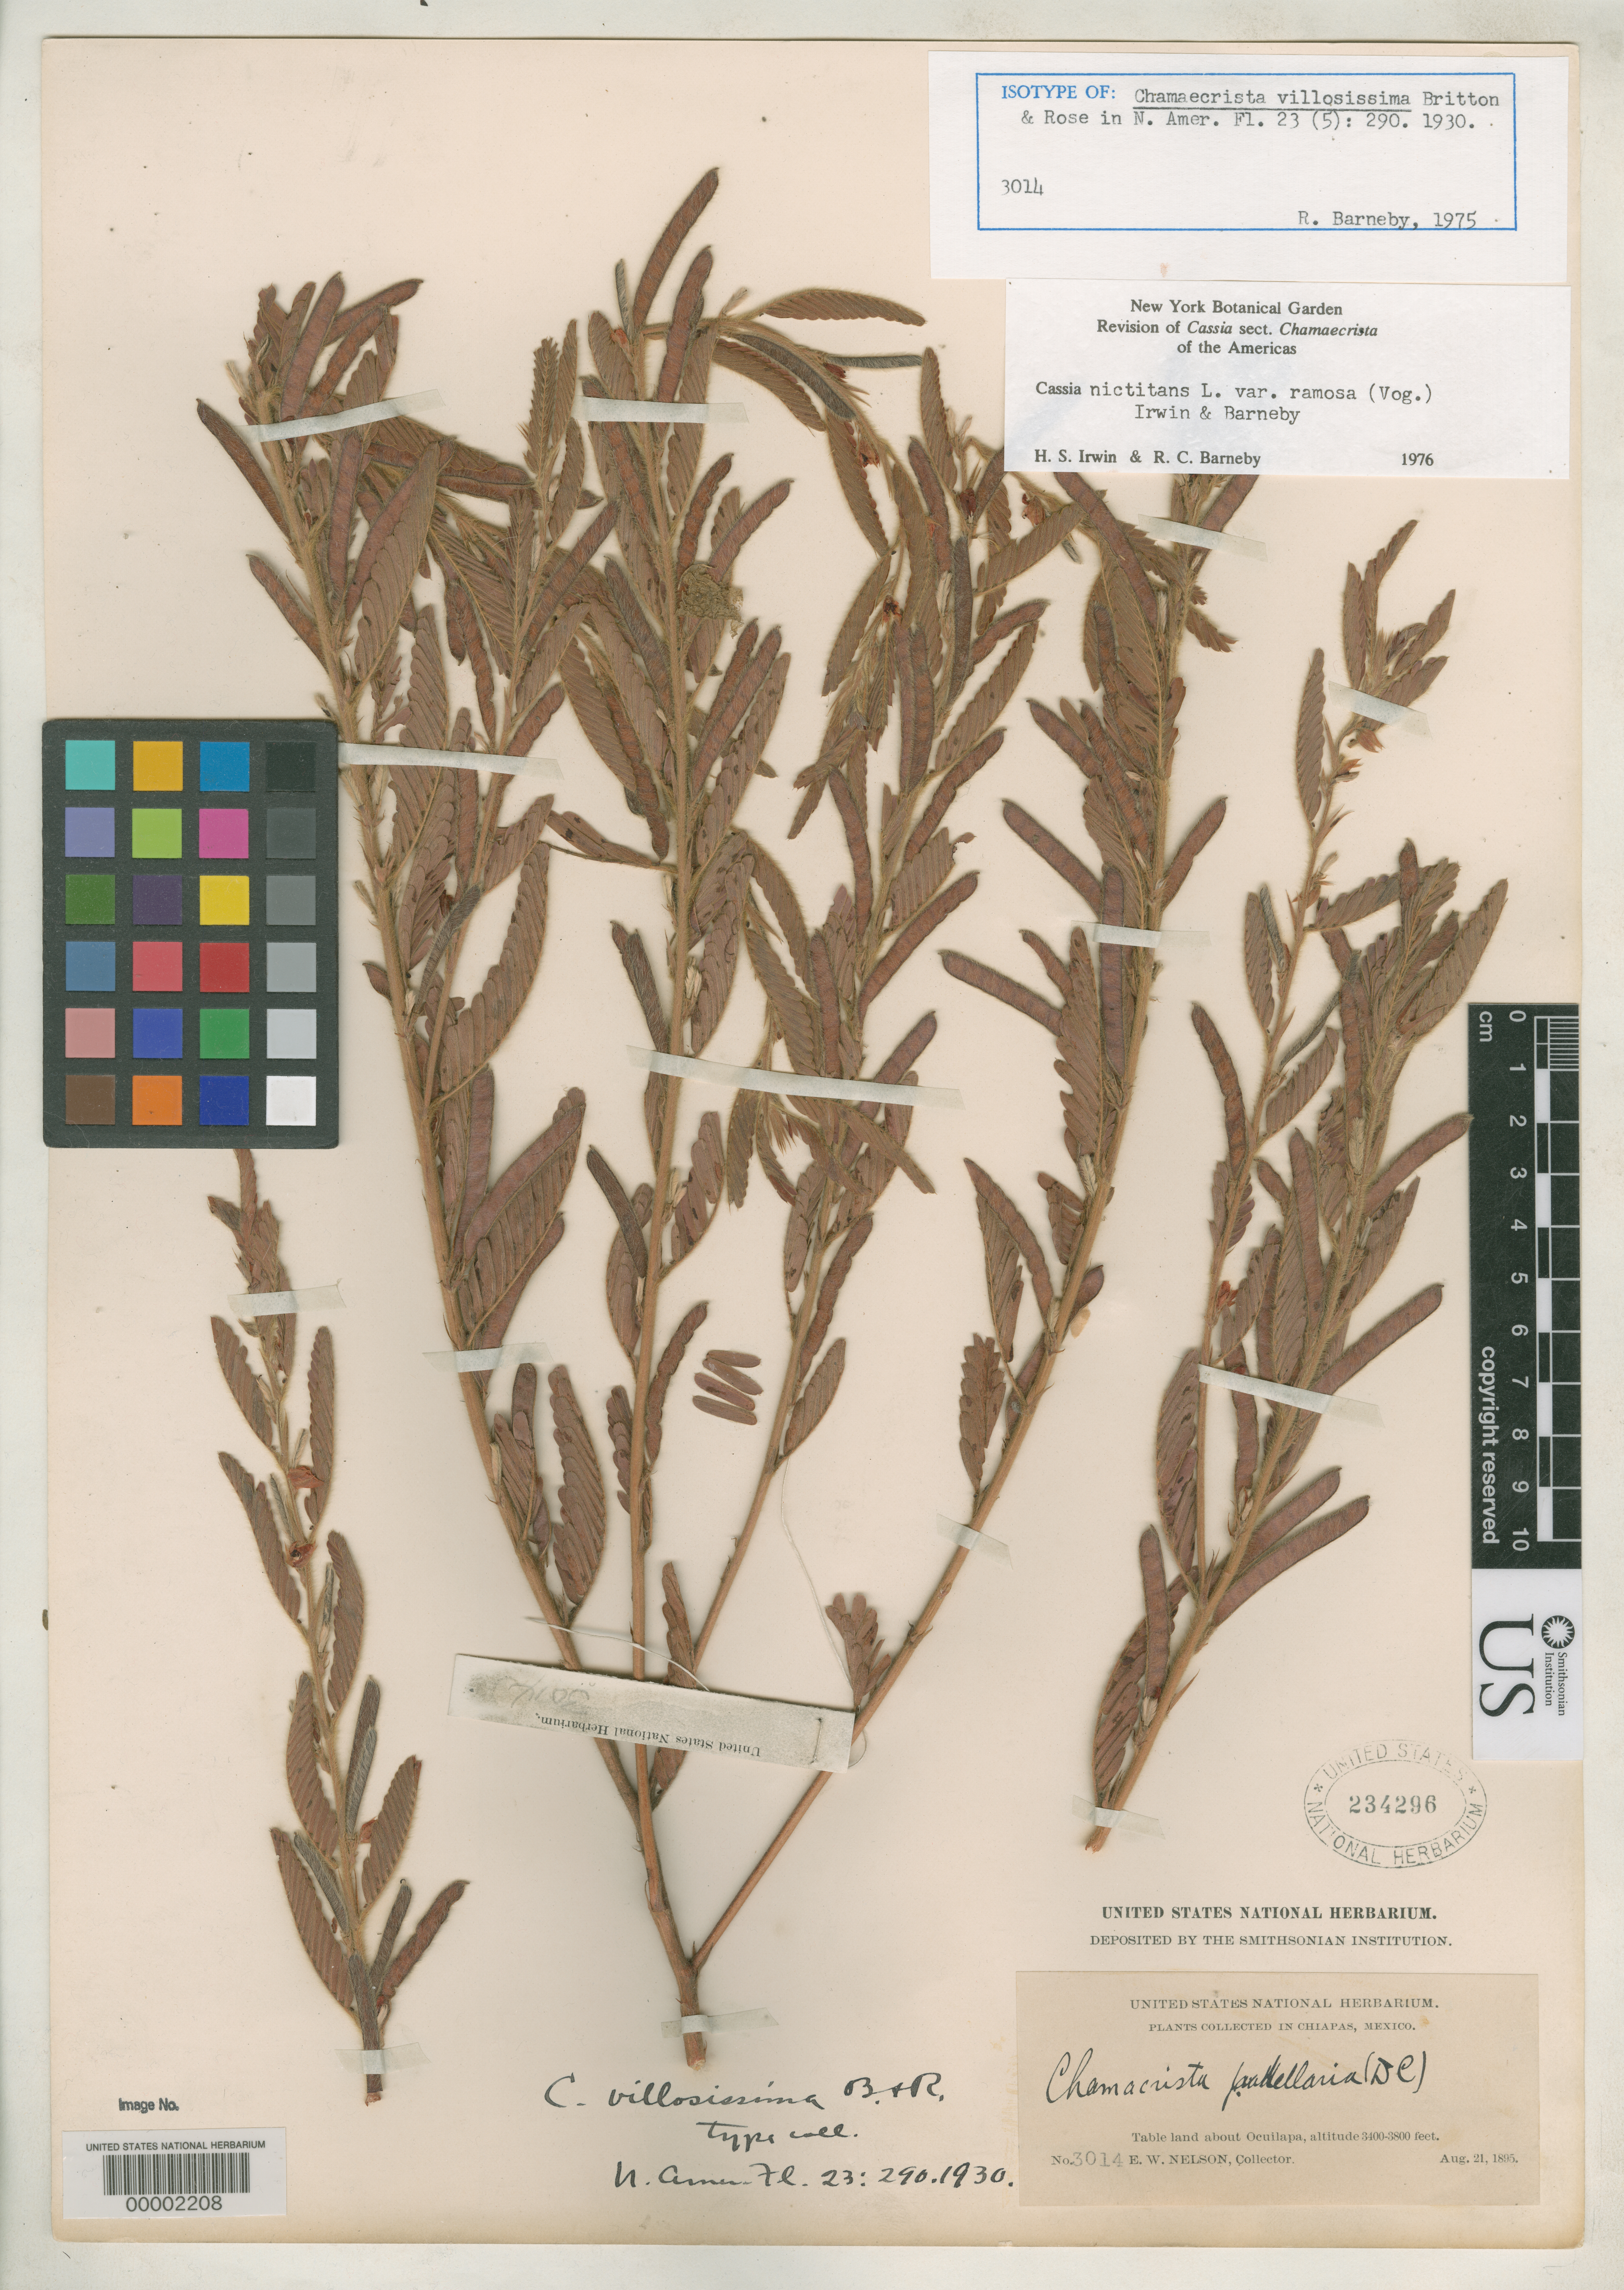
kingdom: Plantae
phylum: Tracheophyta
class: Magnoliopsida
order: Fabales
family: Fabaceae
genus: Chamaecrista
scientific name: Chamaecrista villosissima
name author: Britton & Rose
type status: Isotype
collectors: E. Nelson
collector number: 3014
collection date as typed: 21 Aug 1895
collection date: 1895-08-21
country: Mexico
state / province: Chiapas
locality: Table land about Oeuilapa.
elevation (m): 3400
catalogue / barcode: US 234296